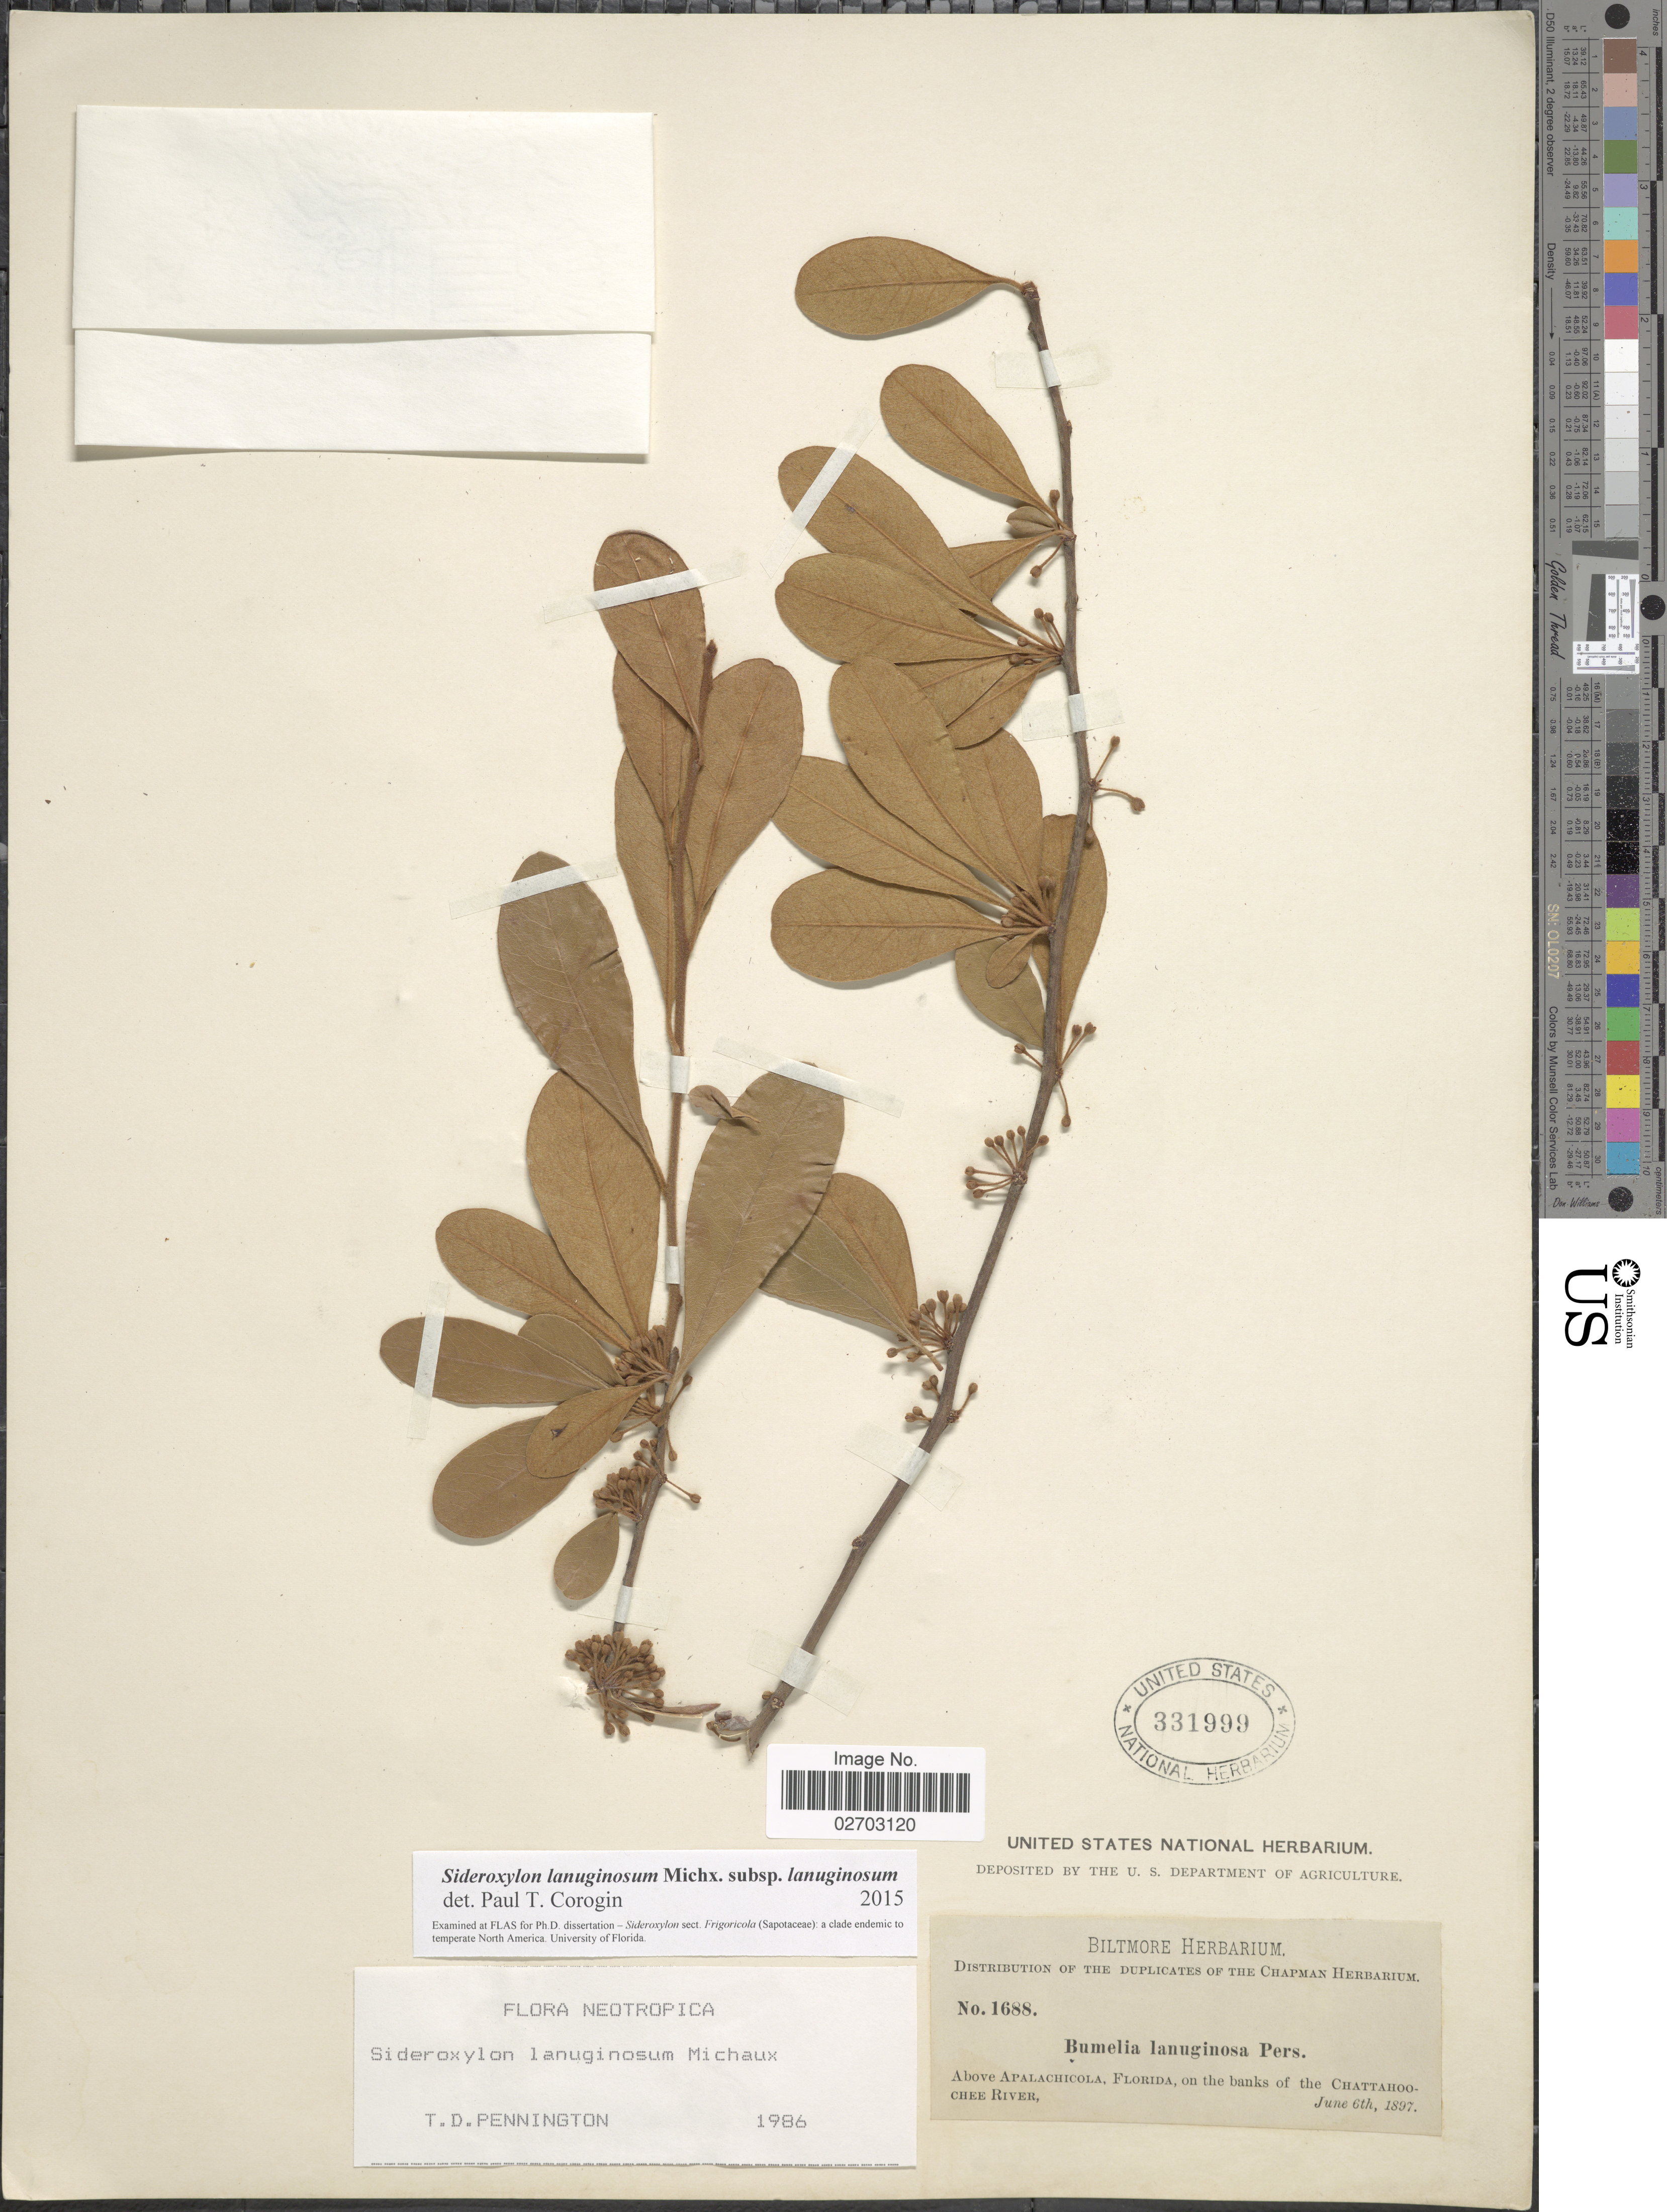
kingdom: Plantae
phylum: Tracheophyta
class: Magnoliopsida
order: Ericales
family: Sapotaceae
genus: Sideroxylon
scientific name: Sideroxylon lanuginosum subsp. lanuginosum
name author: Michx.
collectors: ex herb. Biltmore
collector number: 1688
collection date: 1897-06-06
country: United States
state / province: Florida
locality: Above Apalachicola, on the banks of the Cattahoochee River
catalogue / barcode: US 331999